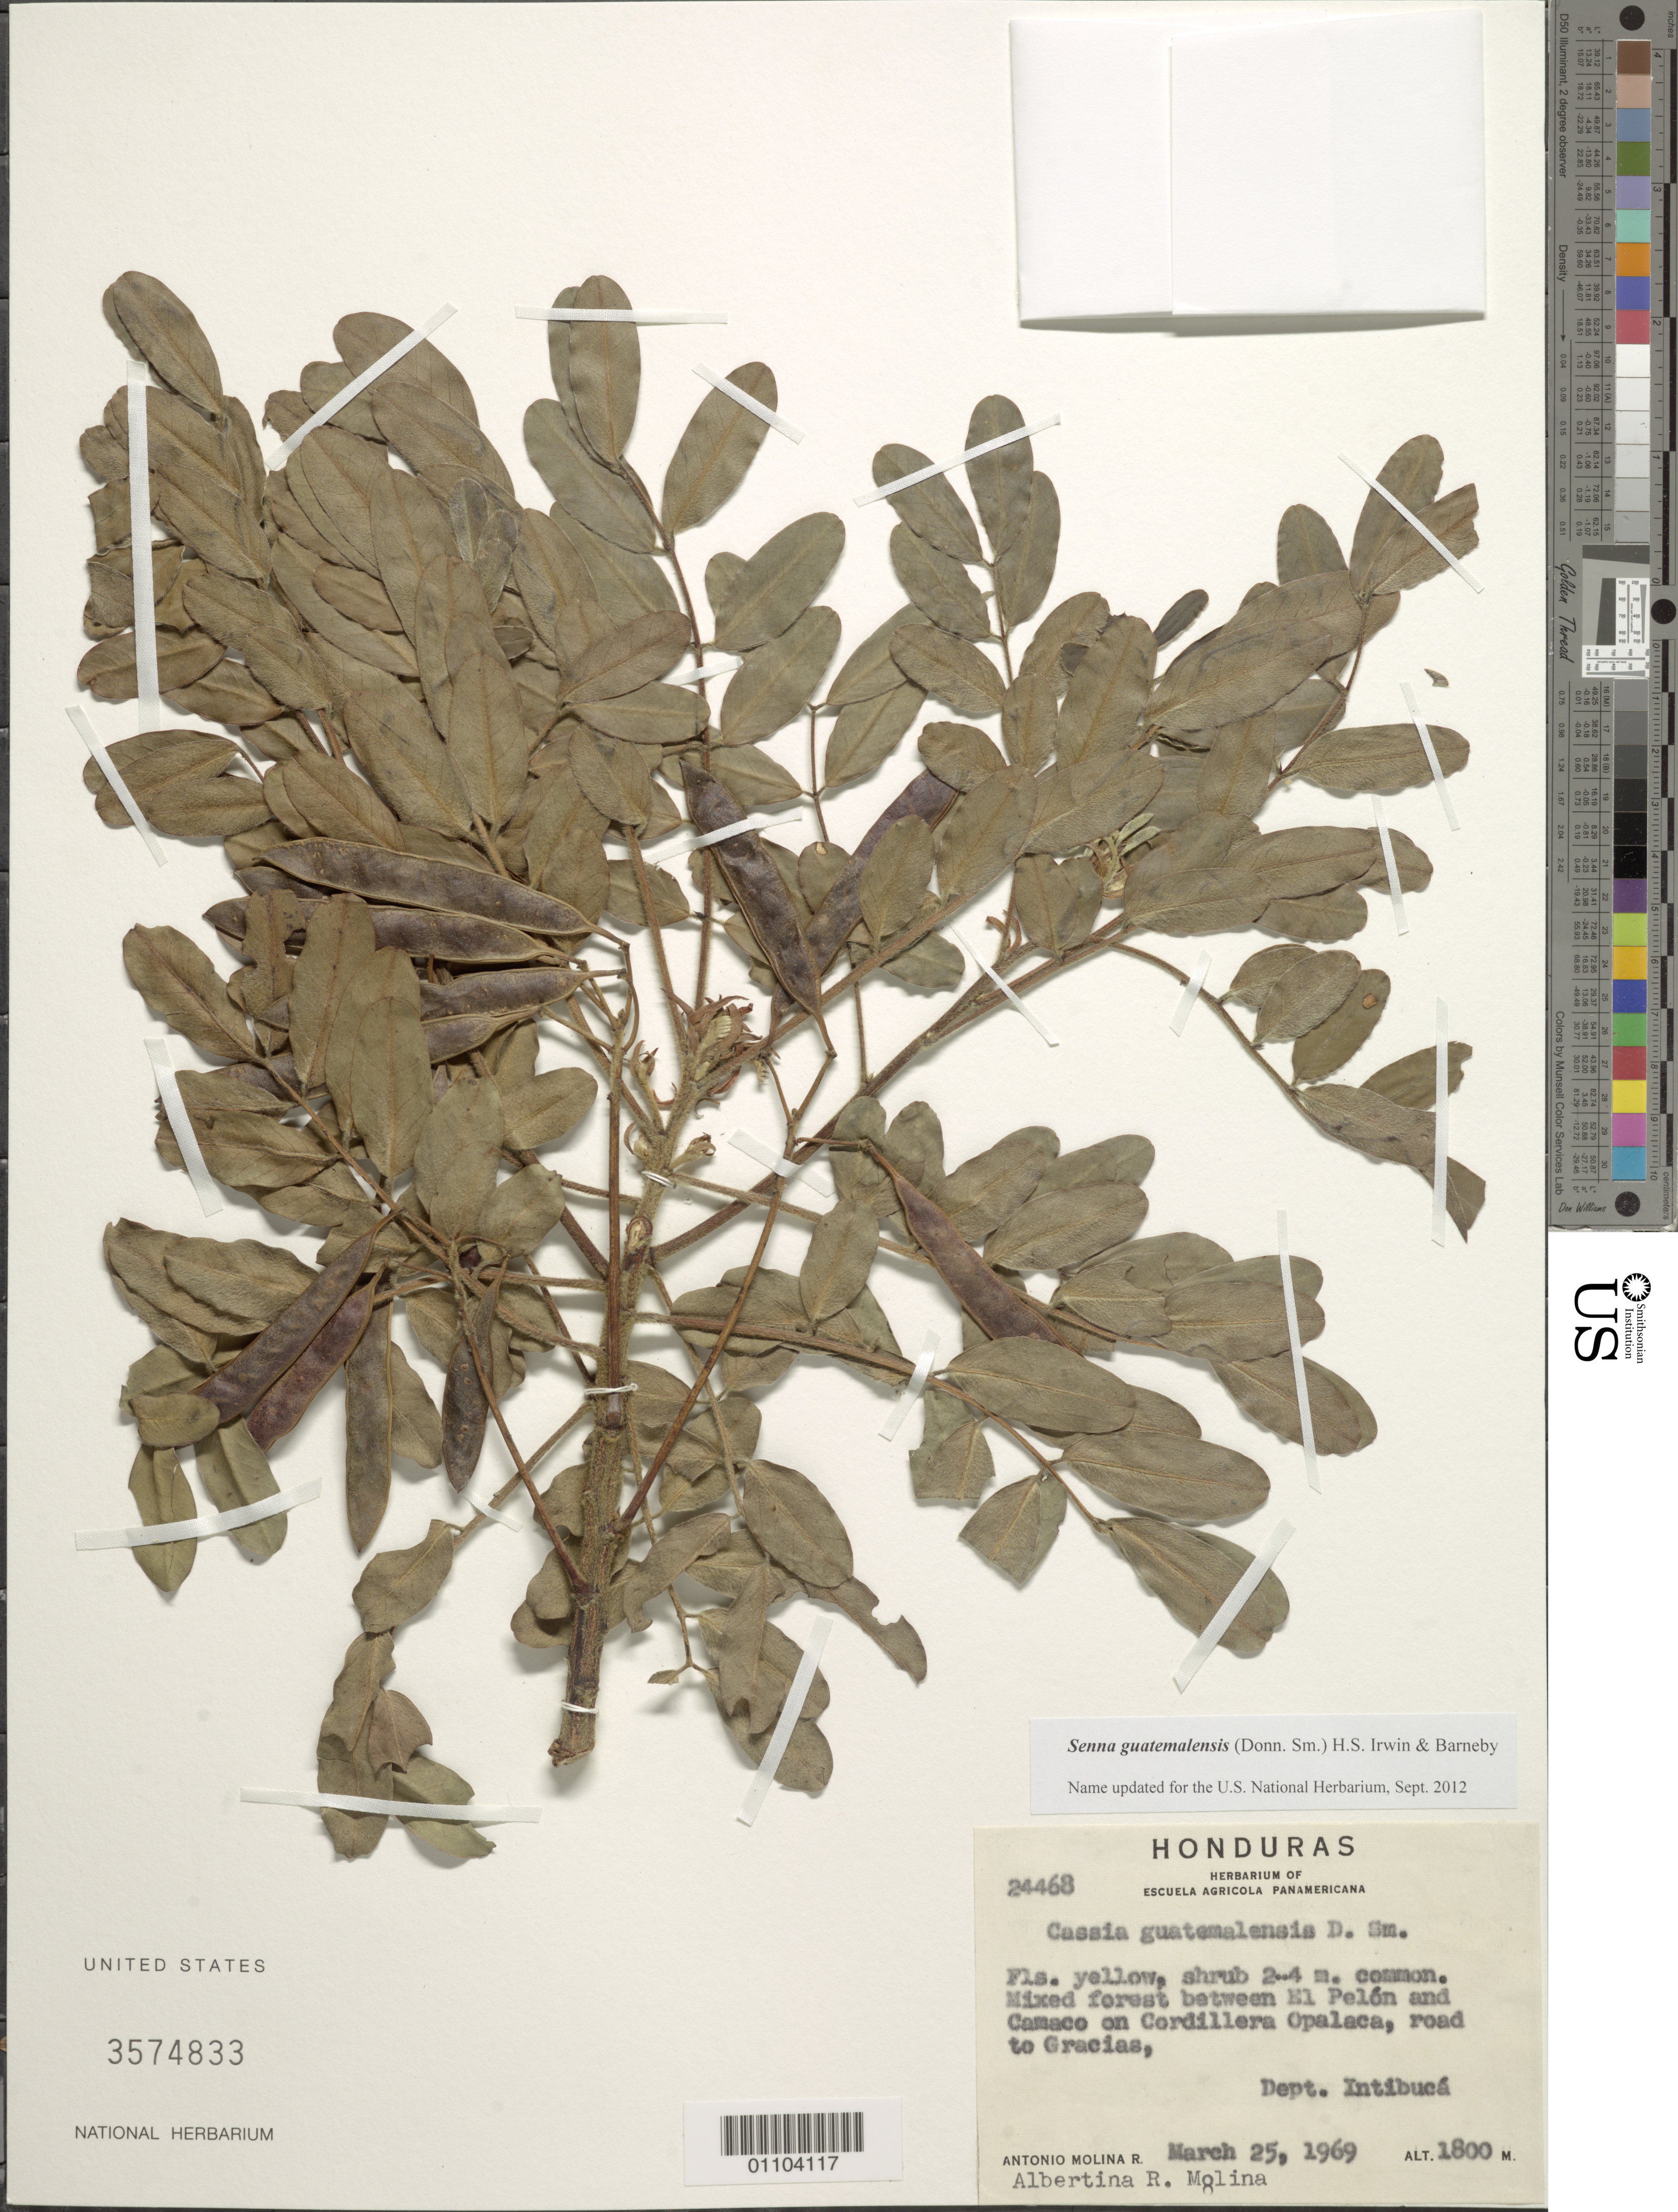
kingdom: Plantae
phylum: Tracheophyta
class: Magnoliopsida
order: Fabales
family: Fabaceae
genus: Senna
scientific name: Senna guatemalensis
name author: (Donn. Sm.) H.S. Irwin & Barneby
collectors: A. Molina R. & A. R. Molina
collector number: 1800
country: Honduras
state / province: Intibucá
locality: Between El Pelon and Camaco on Cordillera Opalaca, rod to Gracias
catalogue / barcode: US 3574833